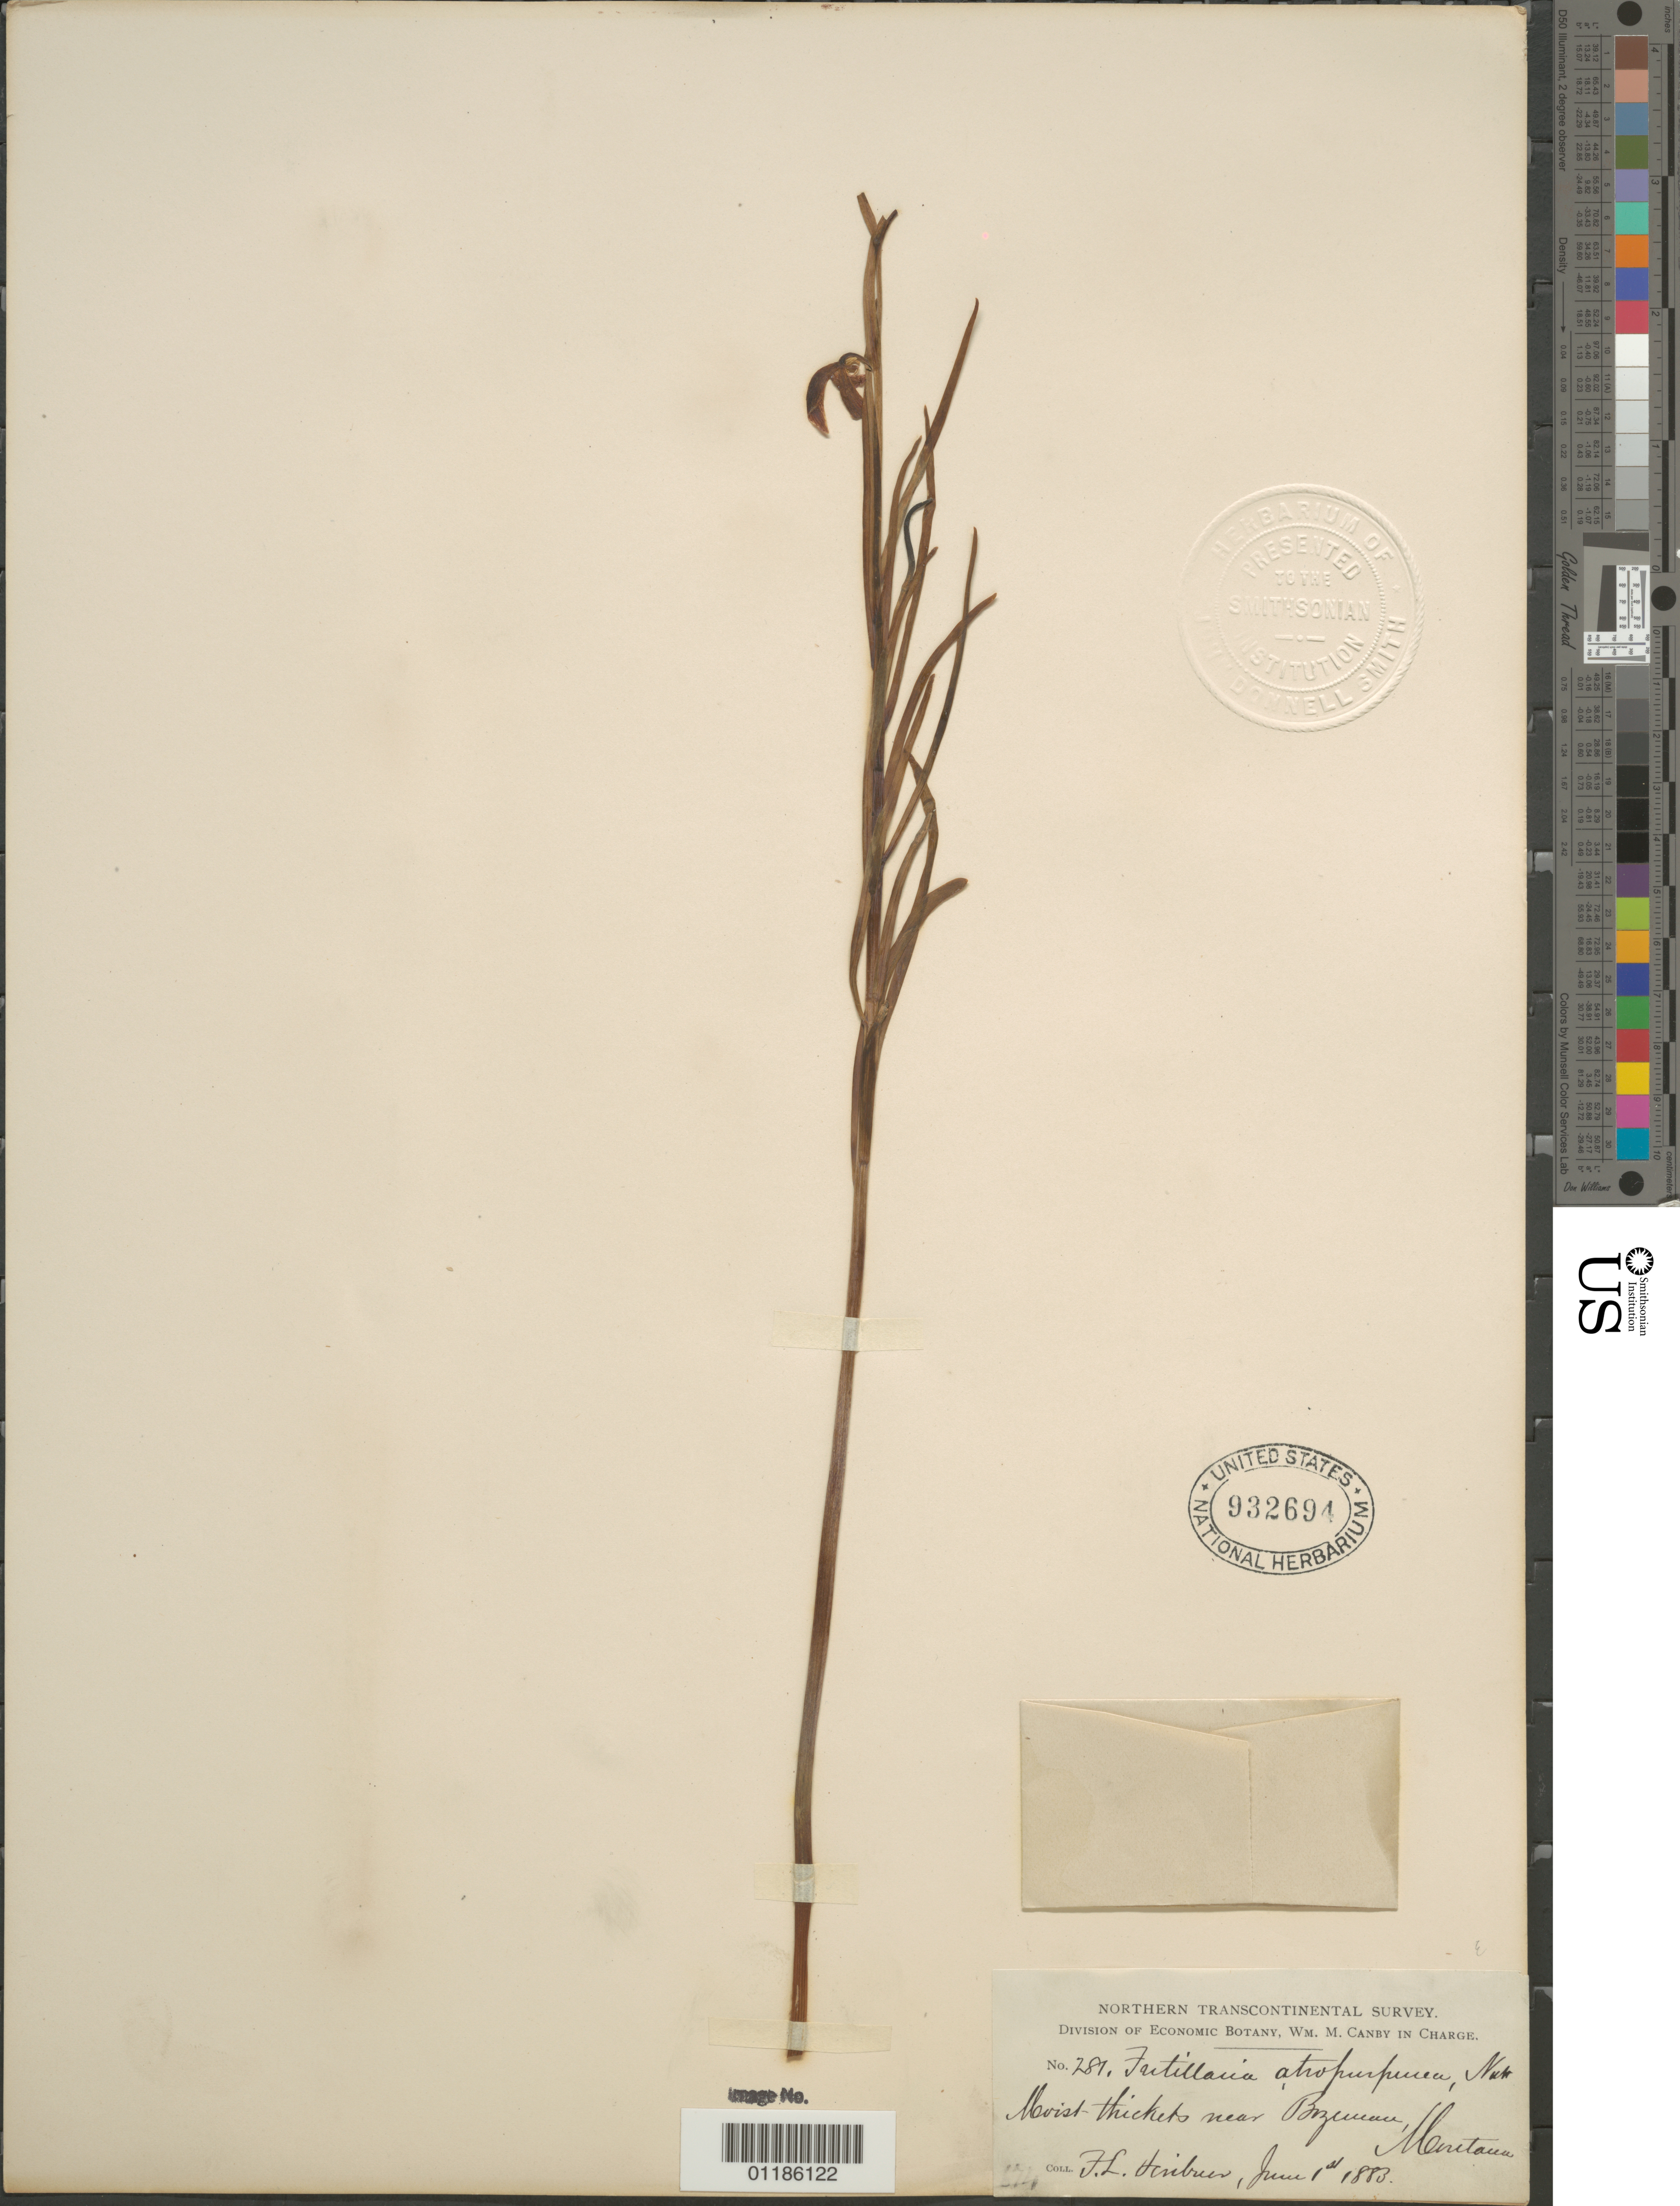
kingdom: Plantae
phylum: Tracheophyta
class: Liliopsida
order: Liliales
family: Liliaceae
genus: Fritillaria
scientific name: Fritillaria atropurpurea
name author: Nutt.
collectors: F. L. Scribner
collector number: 281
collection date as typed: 01 Jun 1883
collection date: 1883-06-01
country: United States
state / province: Montana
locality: Near Bozeman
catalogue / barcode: US 932694